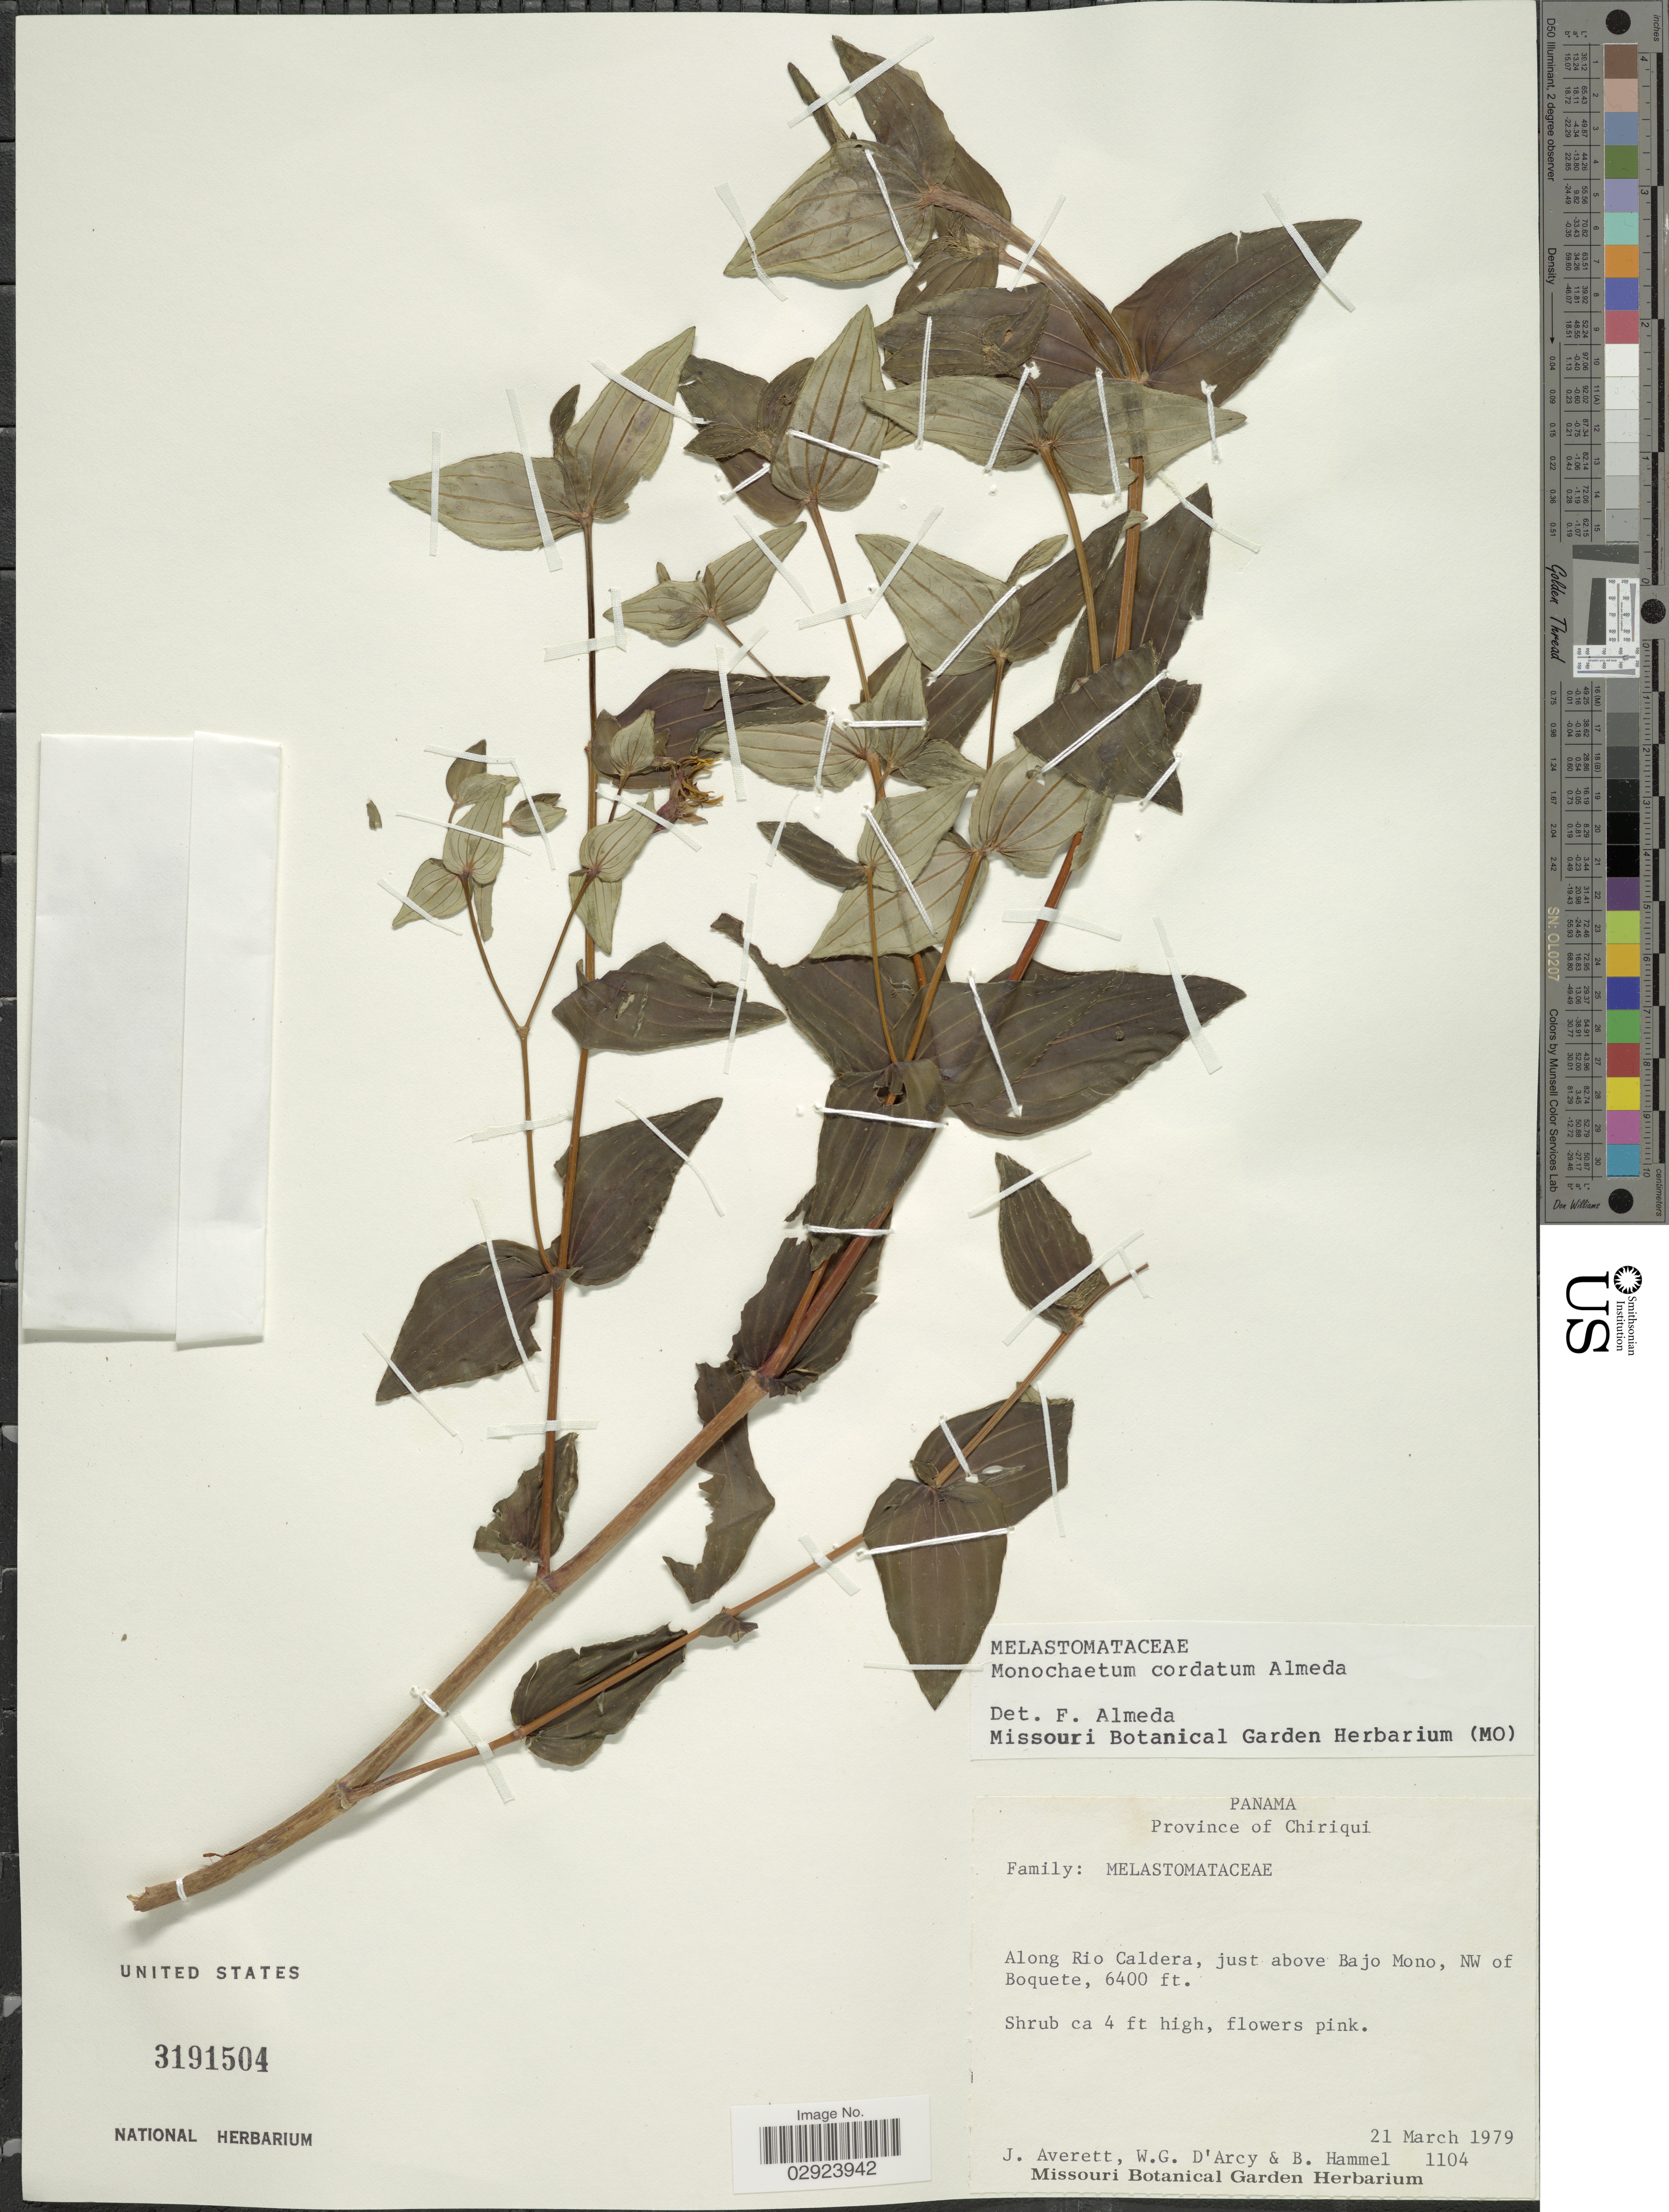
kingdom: Plantae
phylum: Tracheophyta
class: Magnoliopsida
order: Myrtales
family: Melastomataceae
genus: Monochaetum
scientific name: Monochaetum cordatum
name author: Almeda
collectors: J. Averett, W. G. D'Arcy & B. Hammel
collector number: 1104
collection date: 1979-03-21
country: Panama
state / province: Chiriqui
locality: Along Rio Caldera, just above Bajo Mono, NW of Boquete.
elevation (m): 1951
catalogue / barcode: US 3191504